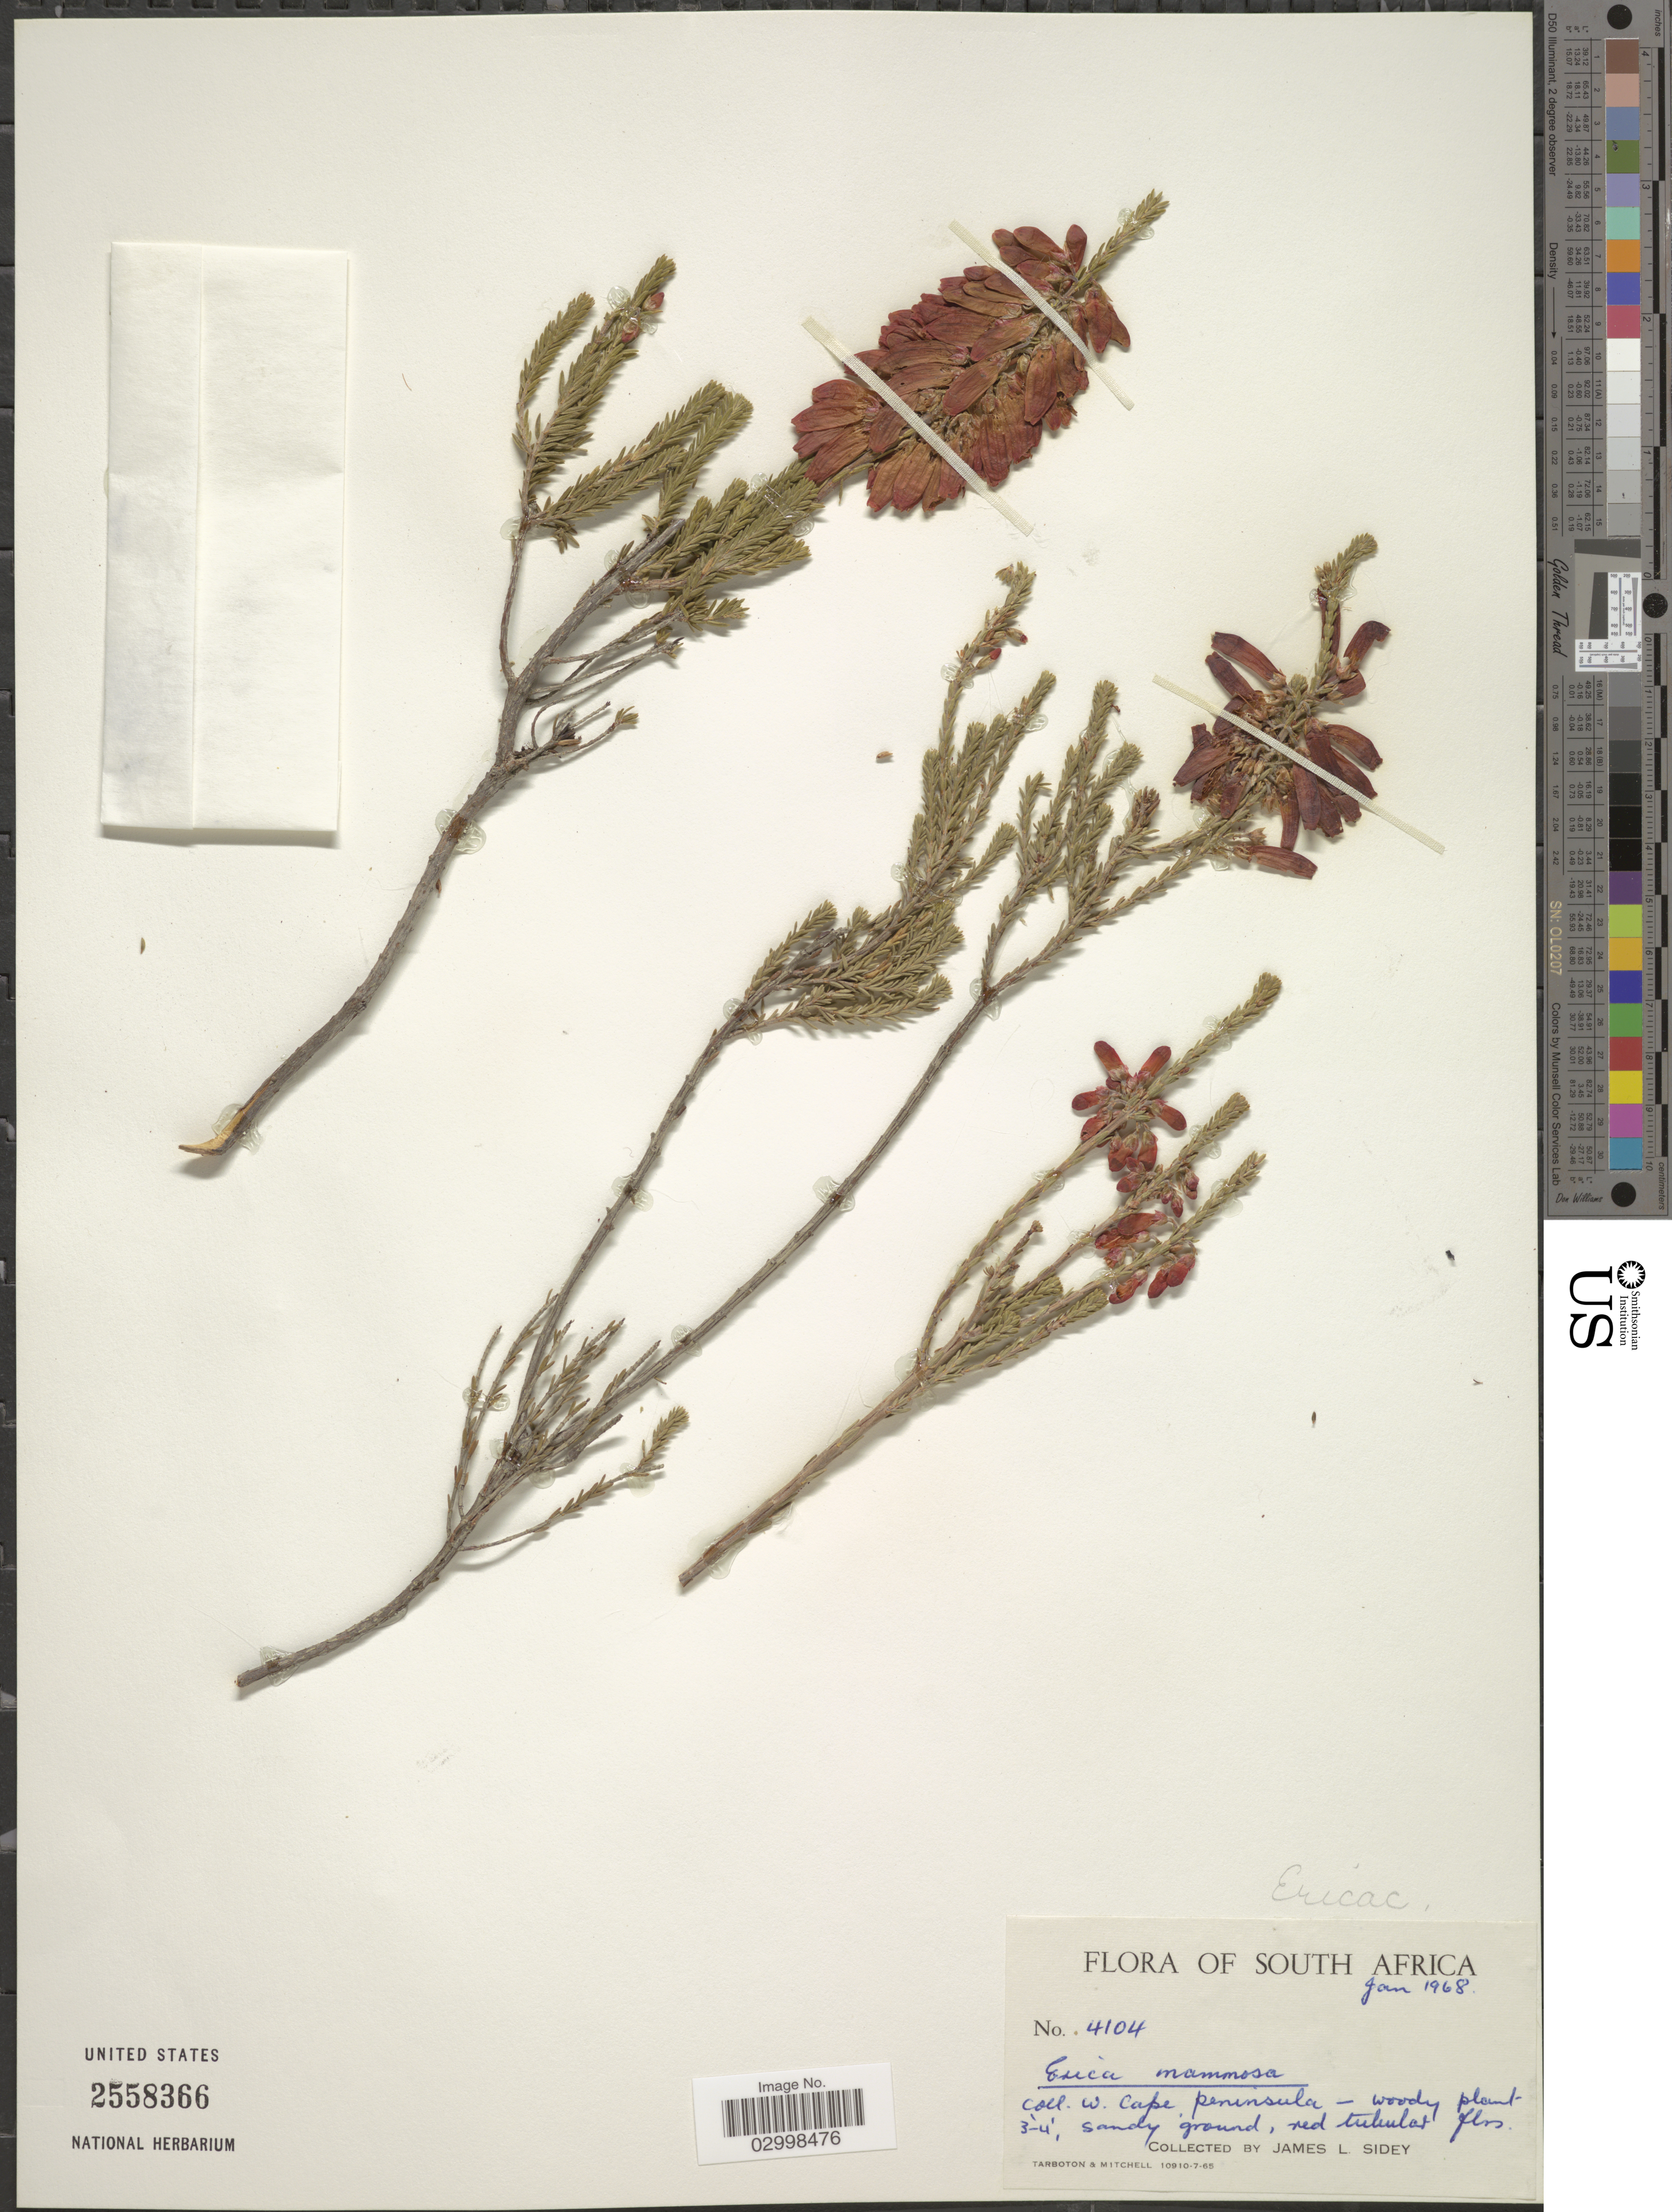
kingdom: Plantae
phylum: Tracheophyta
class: Magnoliopsida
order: Ericales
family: Ericaceae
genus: Erica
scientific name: Erica mammosa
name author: L.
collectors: J. L. Sidey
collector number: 4104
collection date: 1968-01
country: South Africa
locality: W. Cape Peninsula.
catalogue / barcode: US 2558366